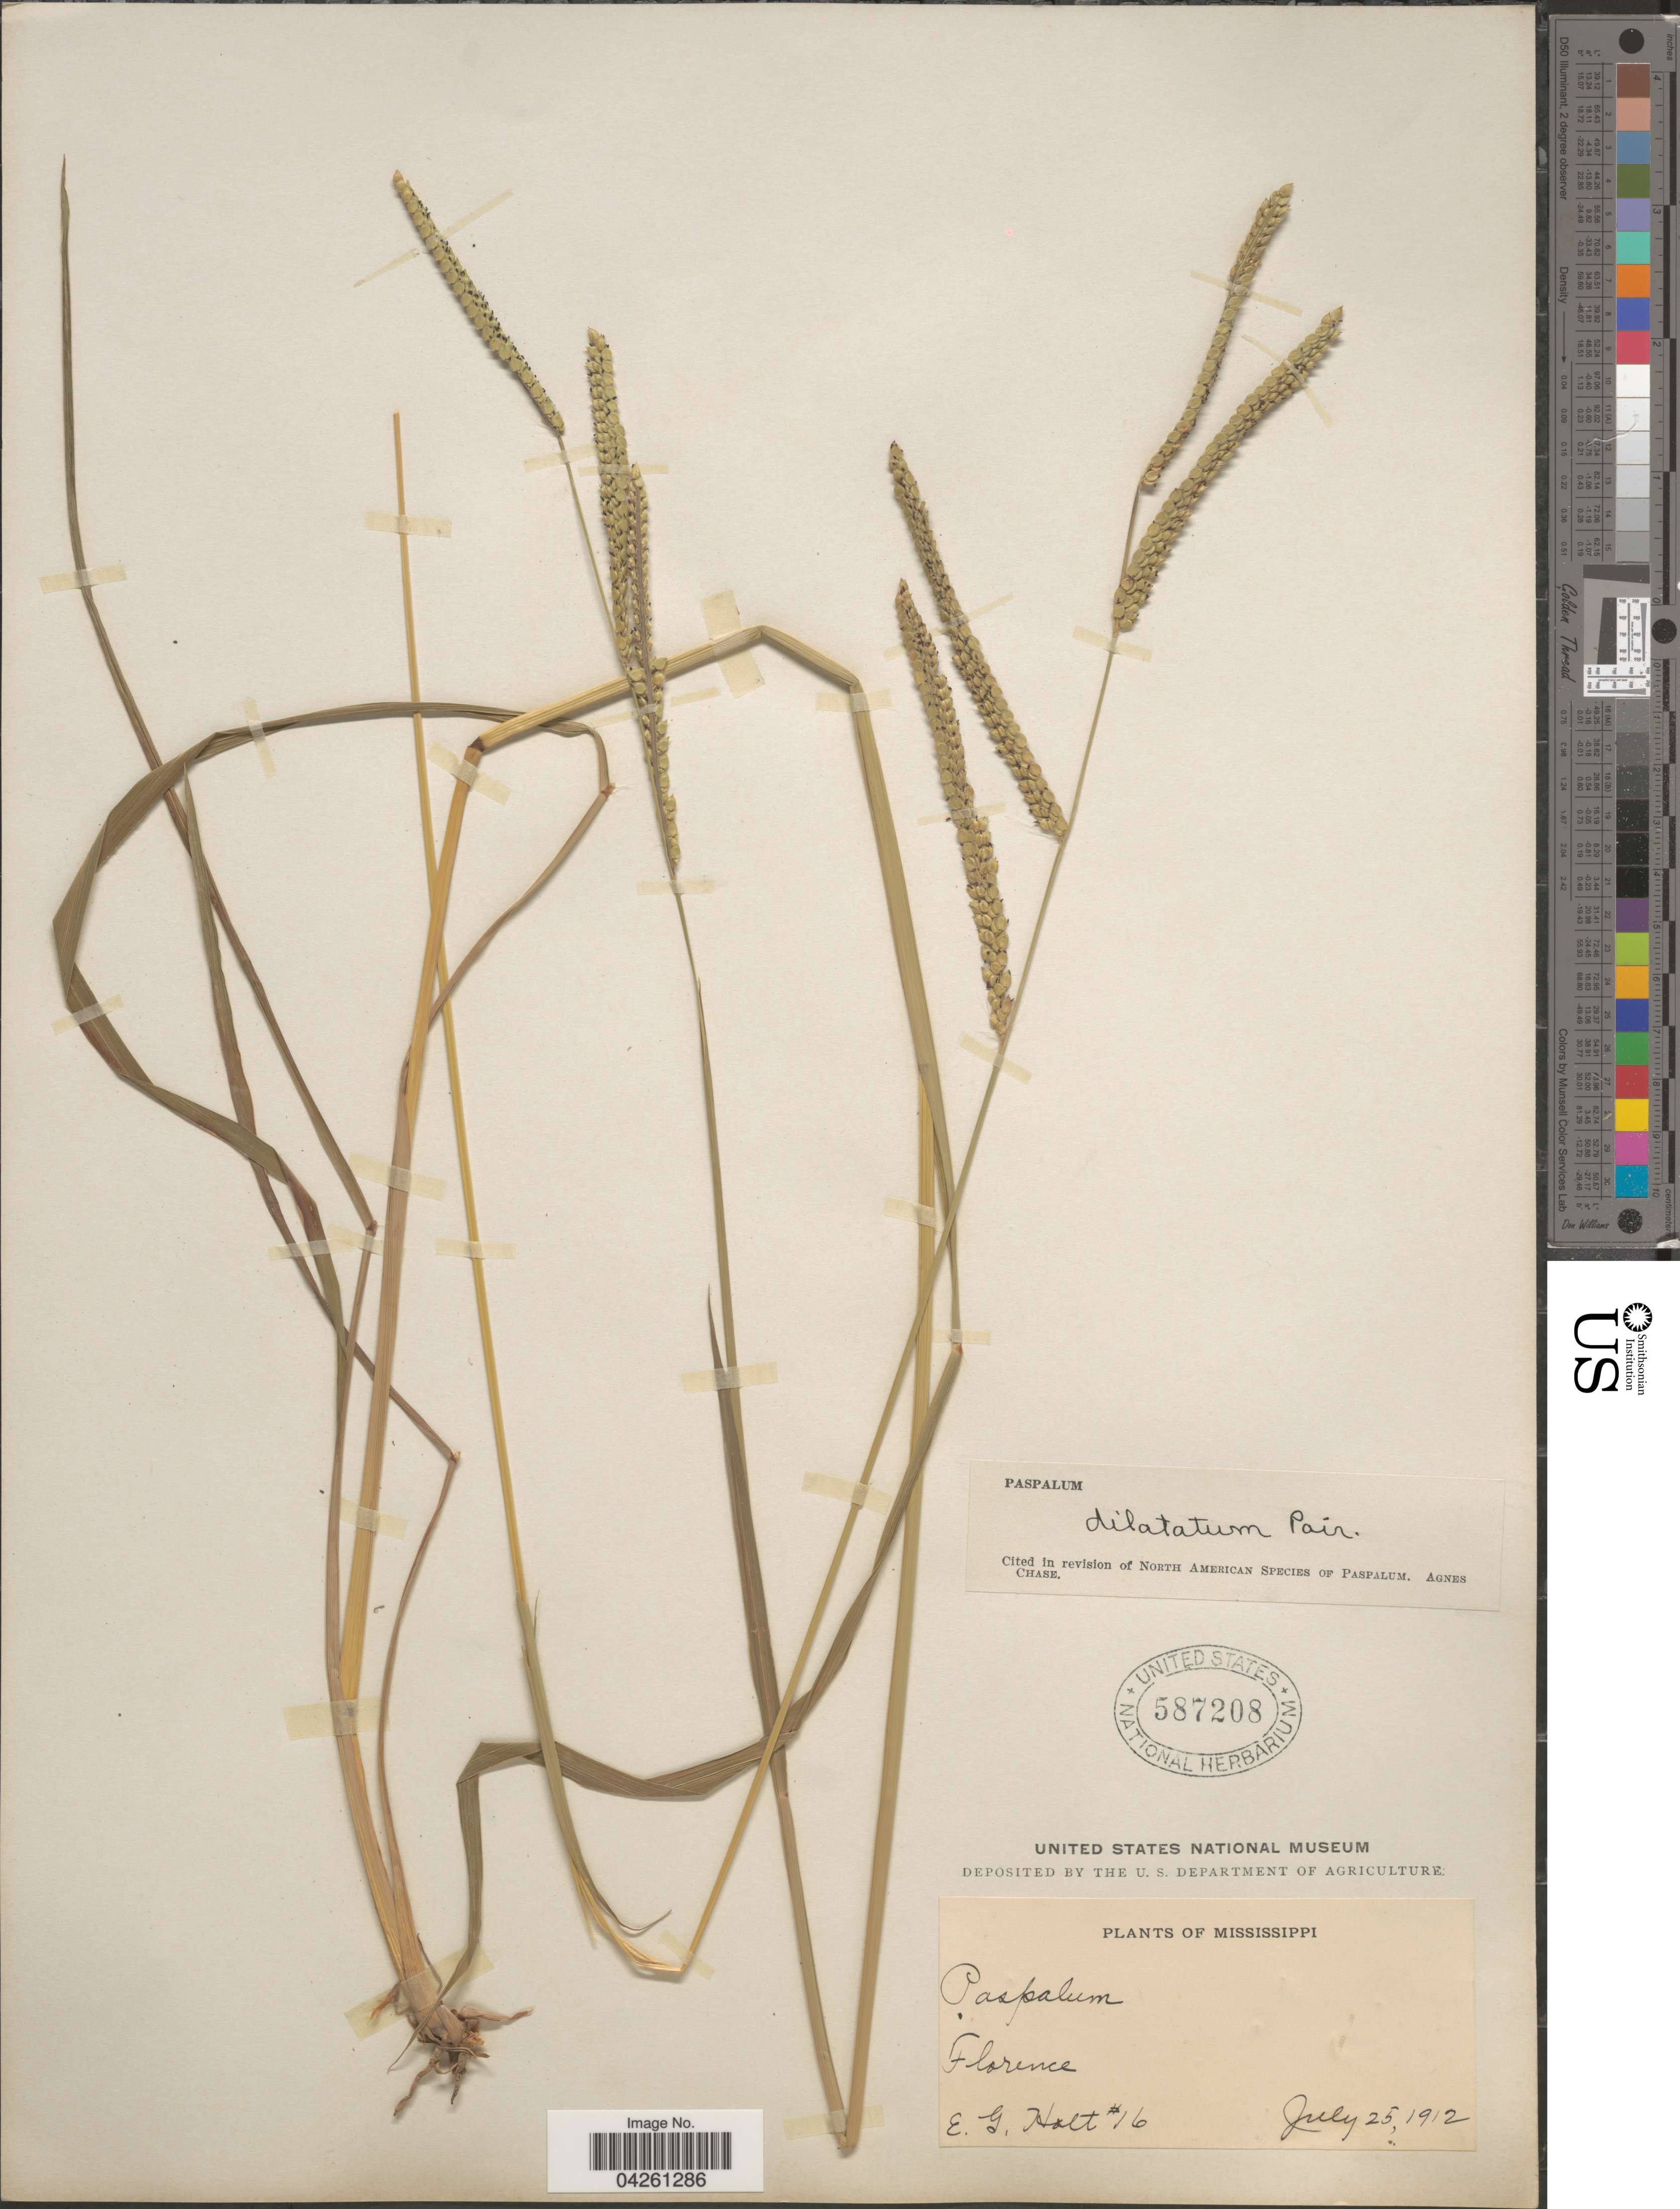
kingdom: Plantae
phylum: Tracheophyta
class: Liliopsida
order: Poales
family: Poaceae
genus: Paspalum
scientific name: Paspalum dilatatum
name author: Poir.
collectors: E. G. Holt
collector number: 16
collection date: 1912-07-25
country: United States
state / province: Mississippi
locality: Florence.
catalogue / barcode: US 587208